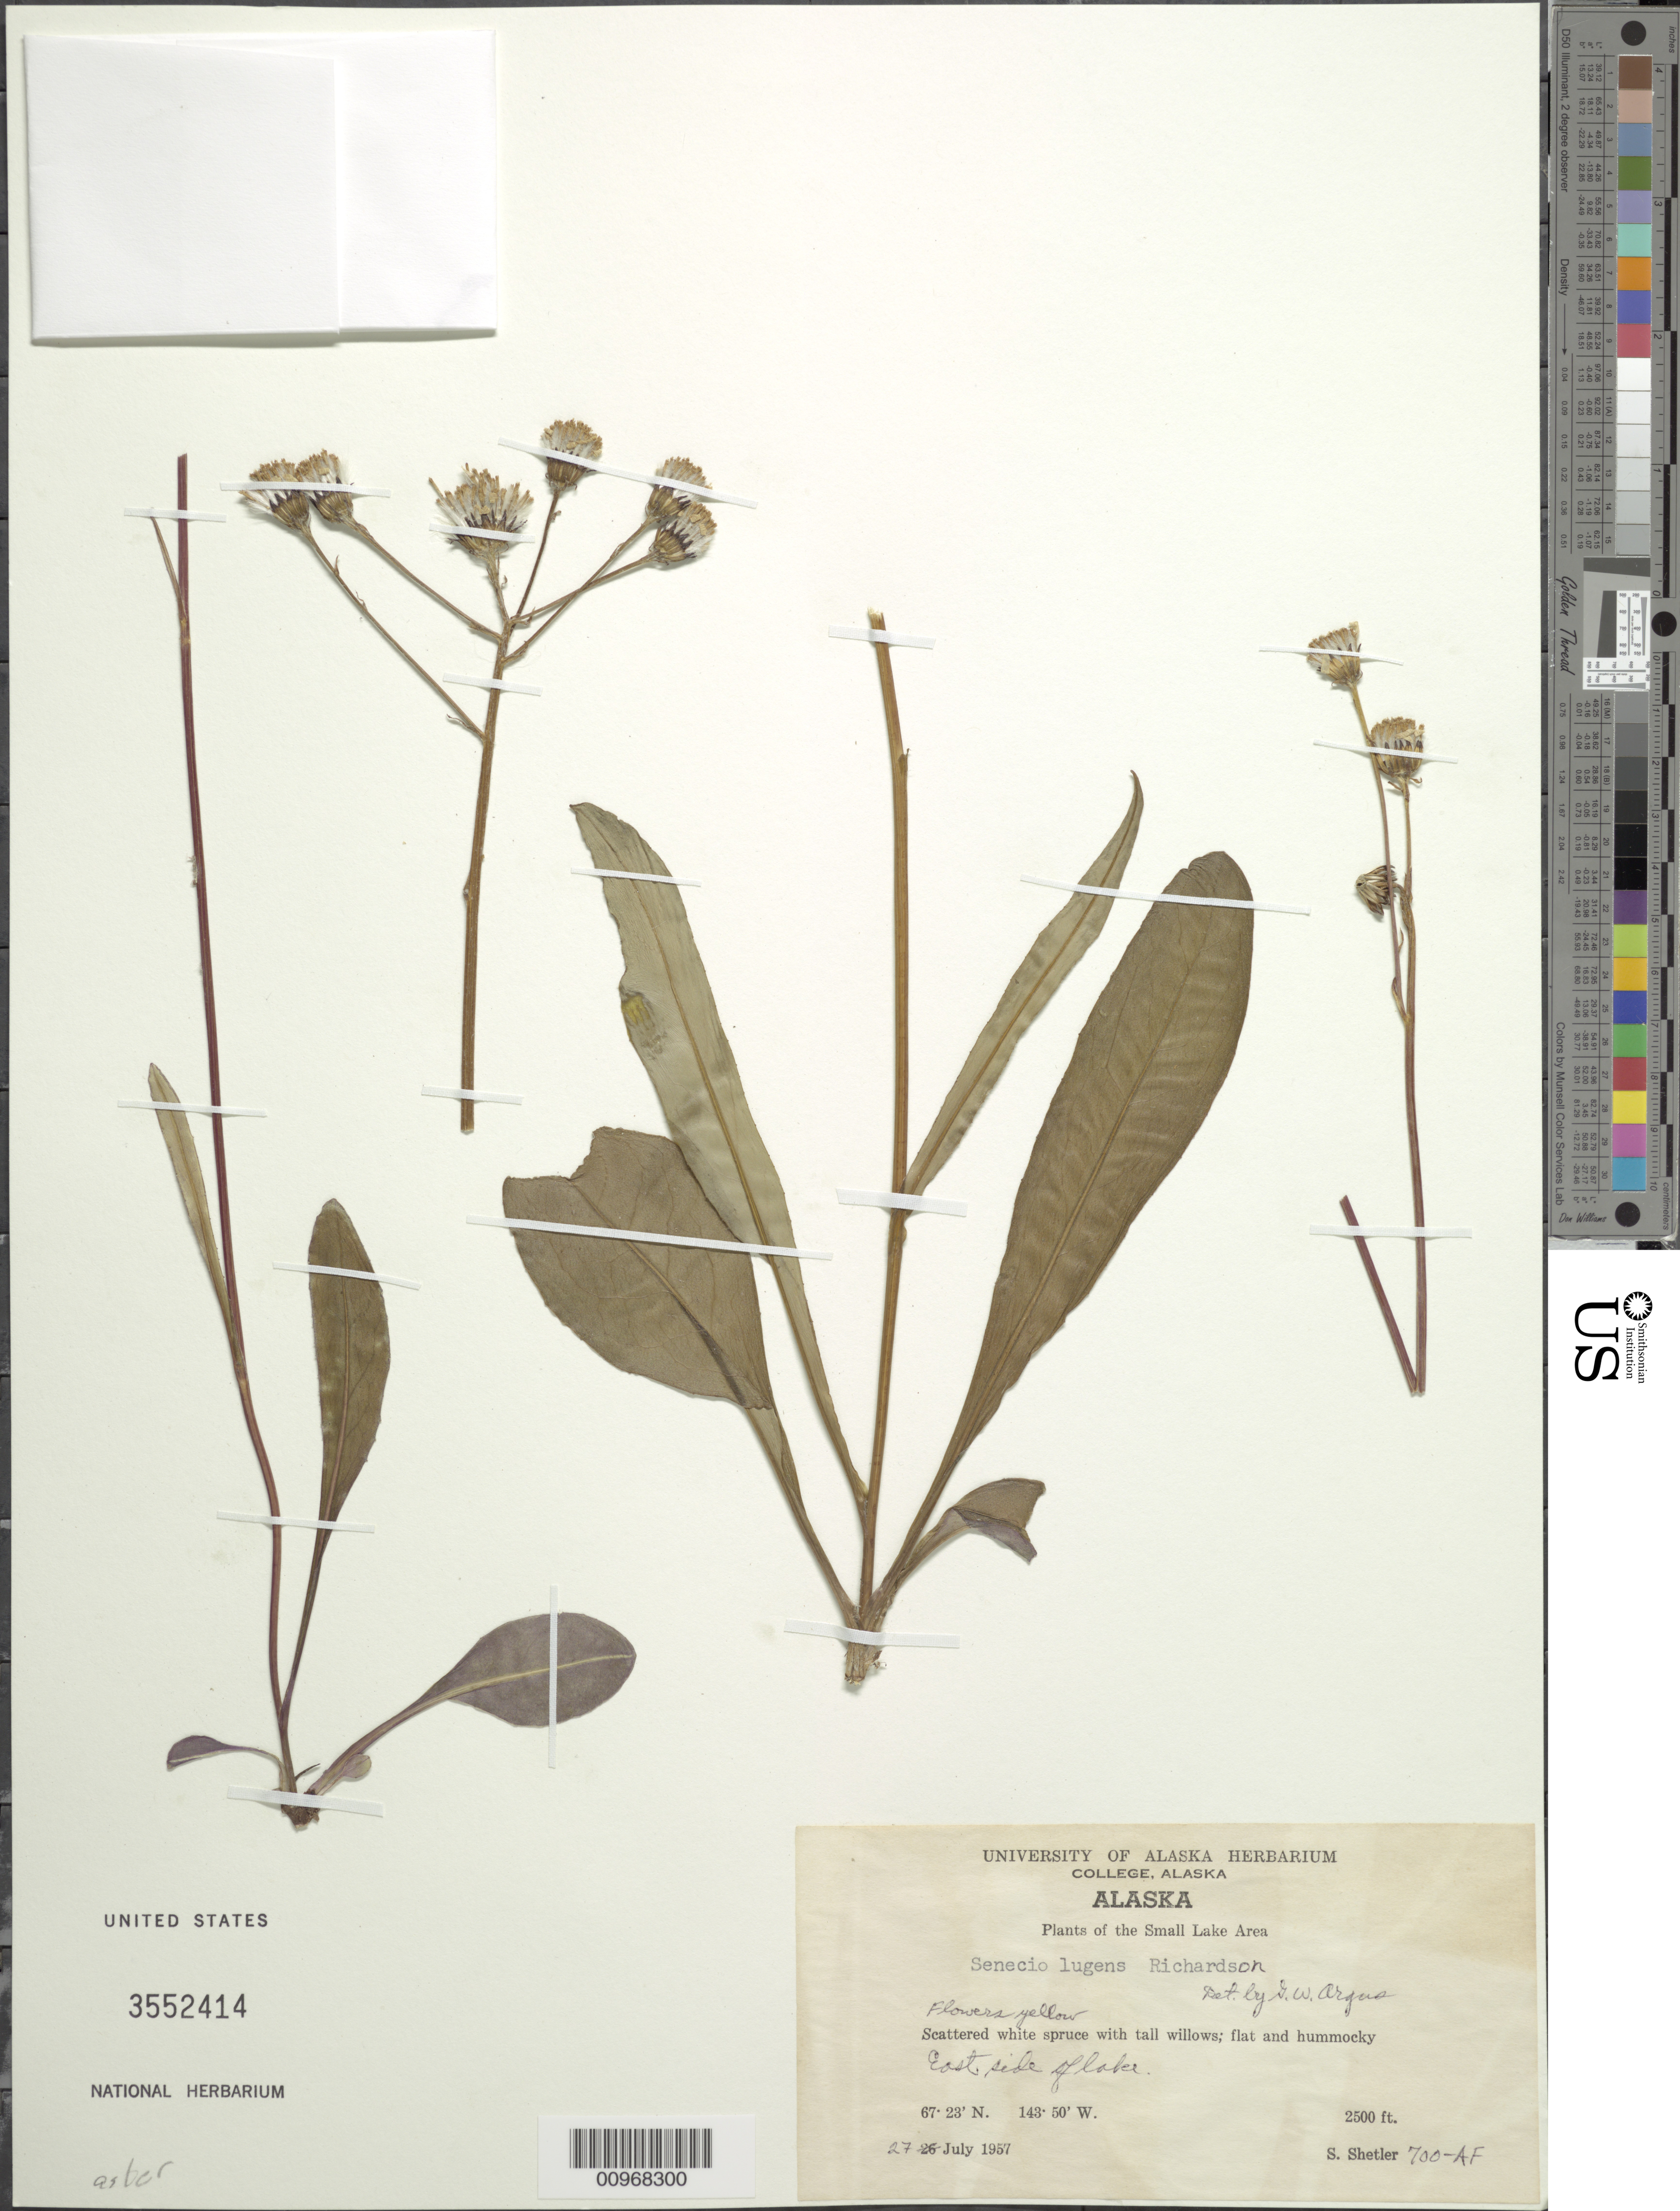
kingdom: Plantae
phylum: Tracheophyta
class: Magnoliopsida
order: Asterales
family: Asteraceae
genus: Senecio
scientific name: Senecio lugens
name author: Richardson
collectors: S. Shetler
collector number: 700-AF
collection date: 1957-07-27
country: United States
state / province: Alaska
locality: Alaska. The Small Lake Area. East side of lake.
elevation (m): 762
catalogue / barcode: US 3552414